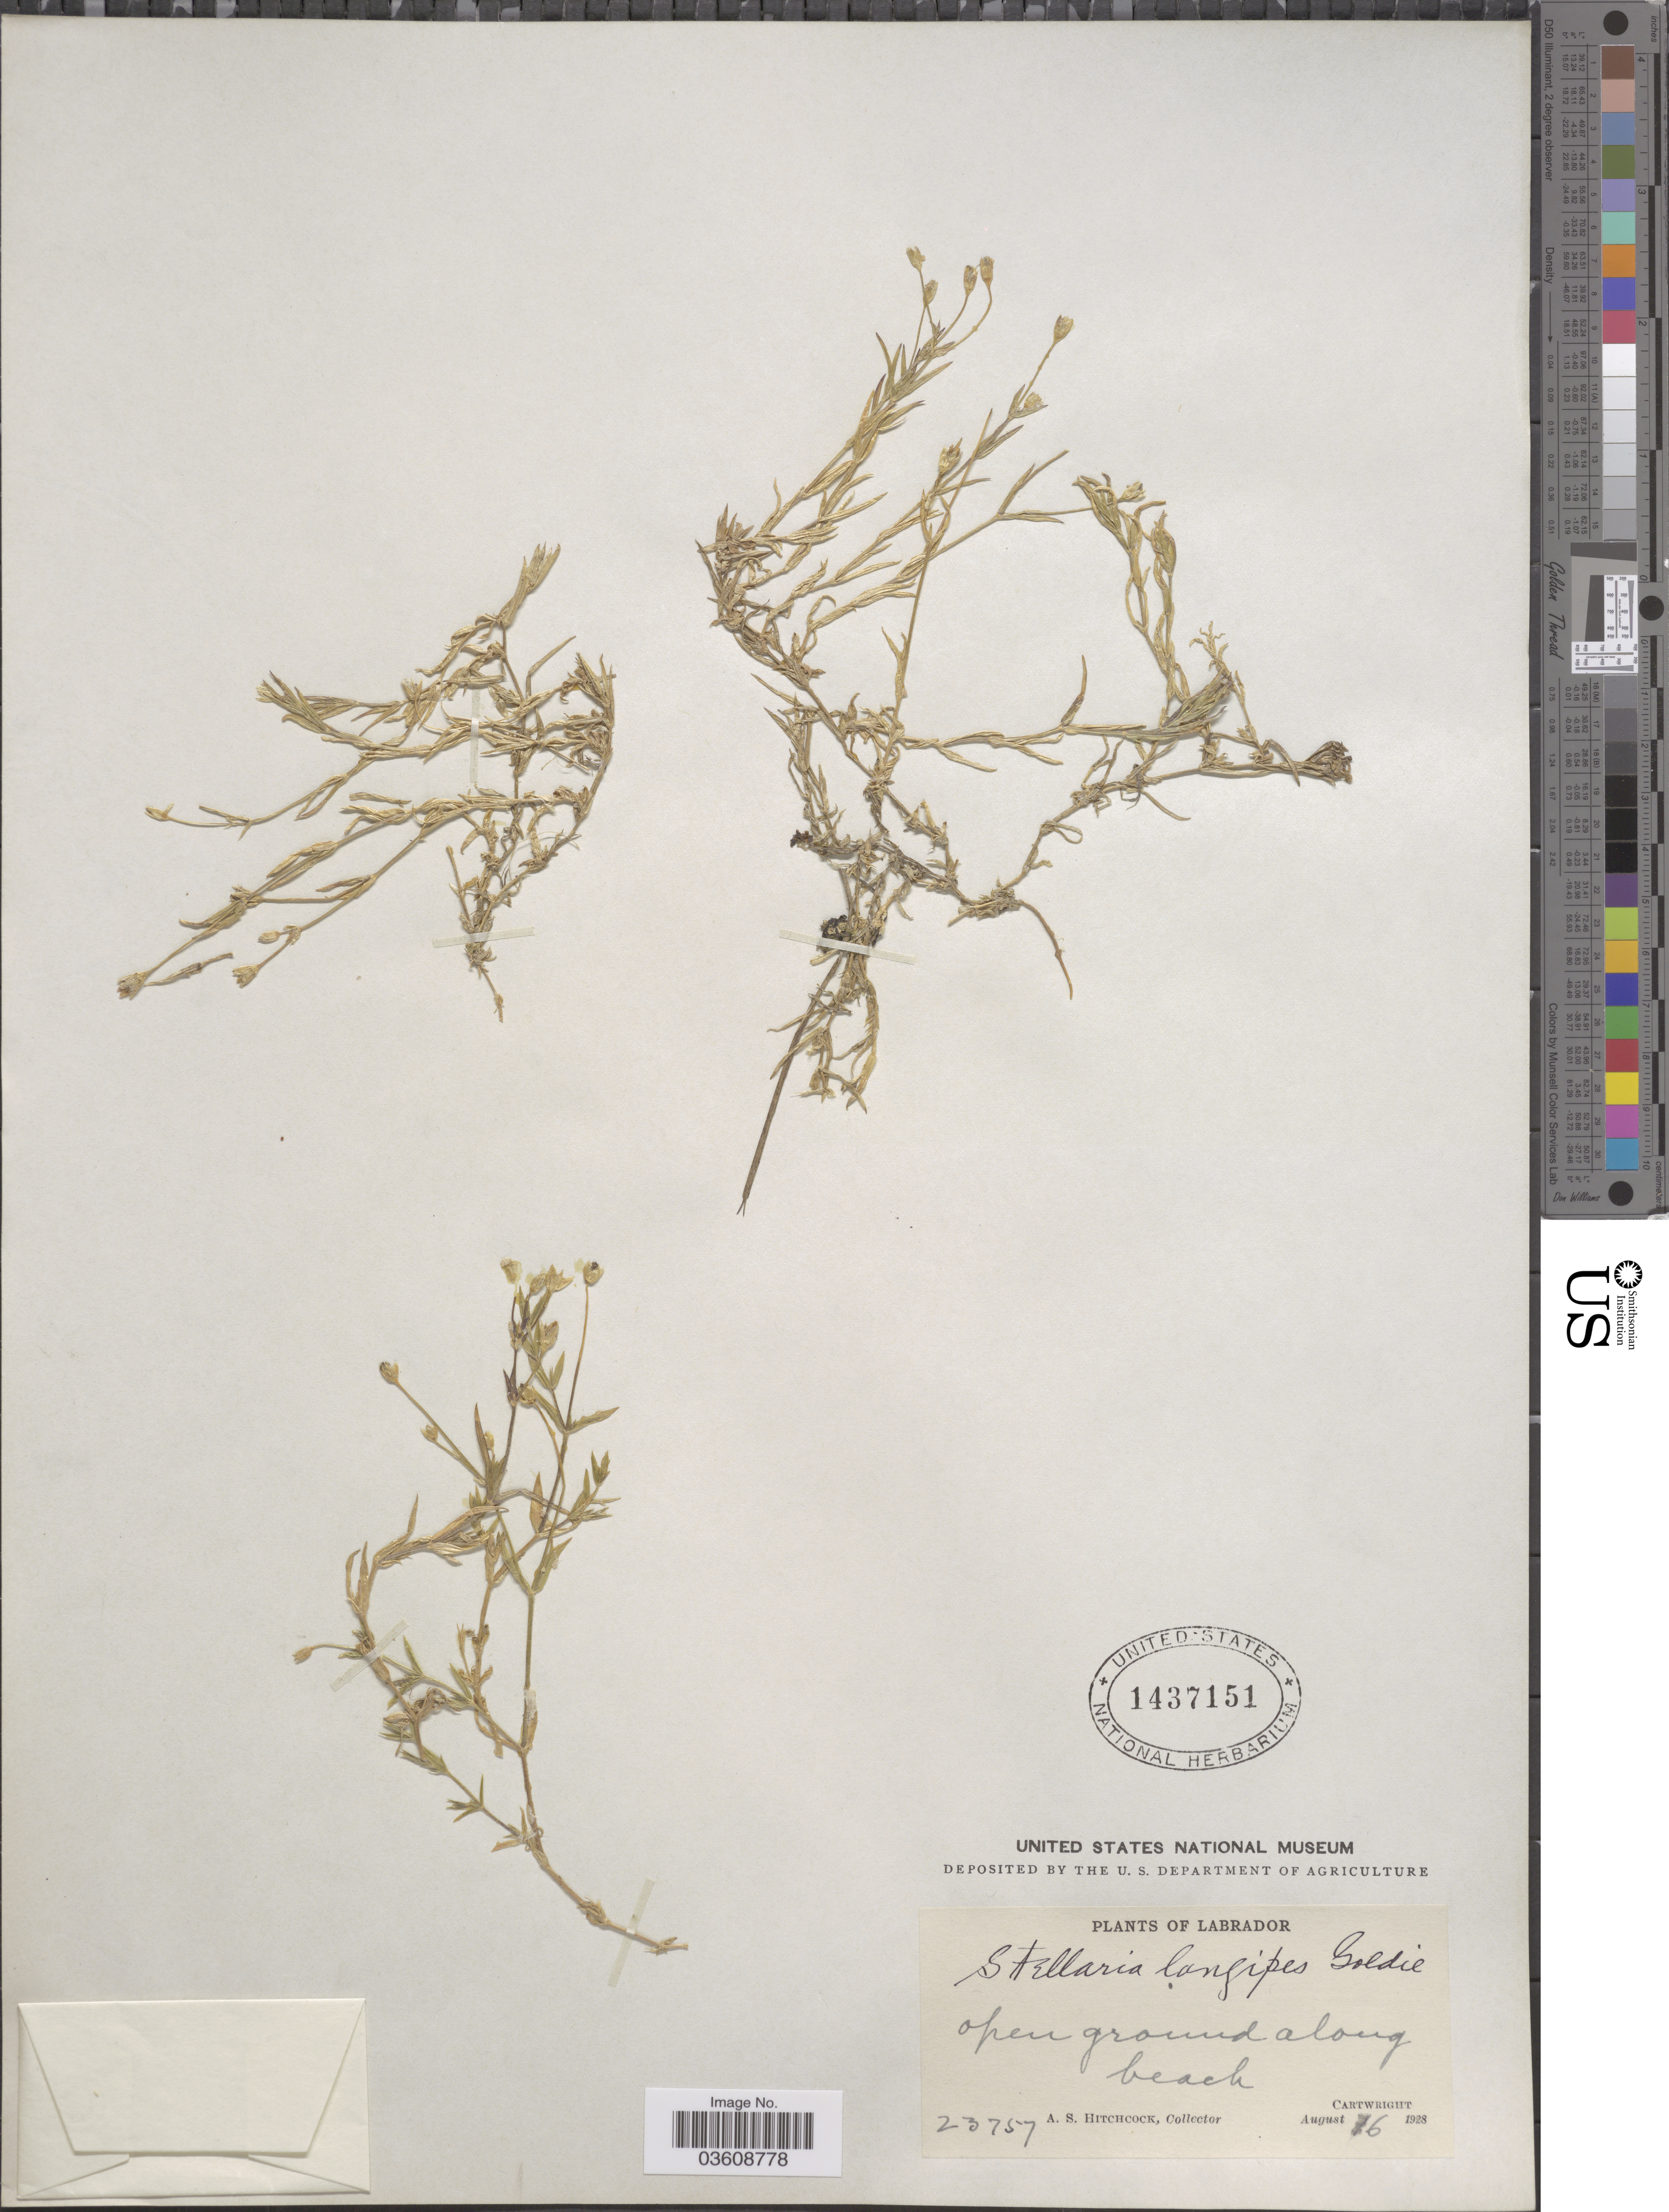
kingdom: Plantae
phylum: Tracheophyta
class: Magnoliopsida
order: Caryophyllales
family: Caryophyllaceae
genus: Stellaria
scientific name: Stellaria longipes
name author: Goldie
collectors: A. S. Hitchcock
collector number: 23757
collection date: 1928-08-16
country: Canada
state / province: Newfoundland and Labrador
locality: Labrador. Cartwright.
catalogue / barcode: US 1437151